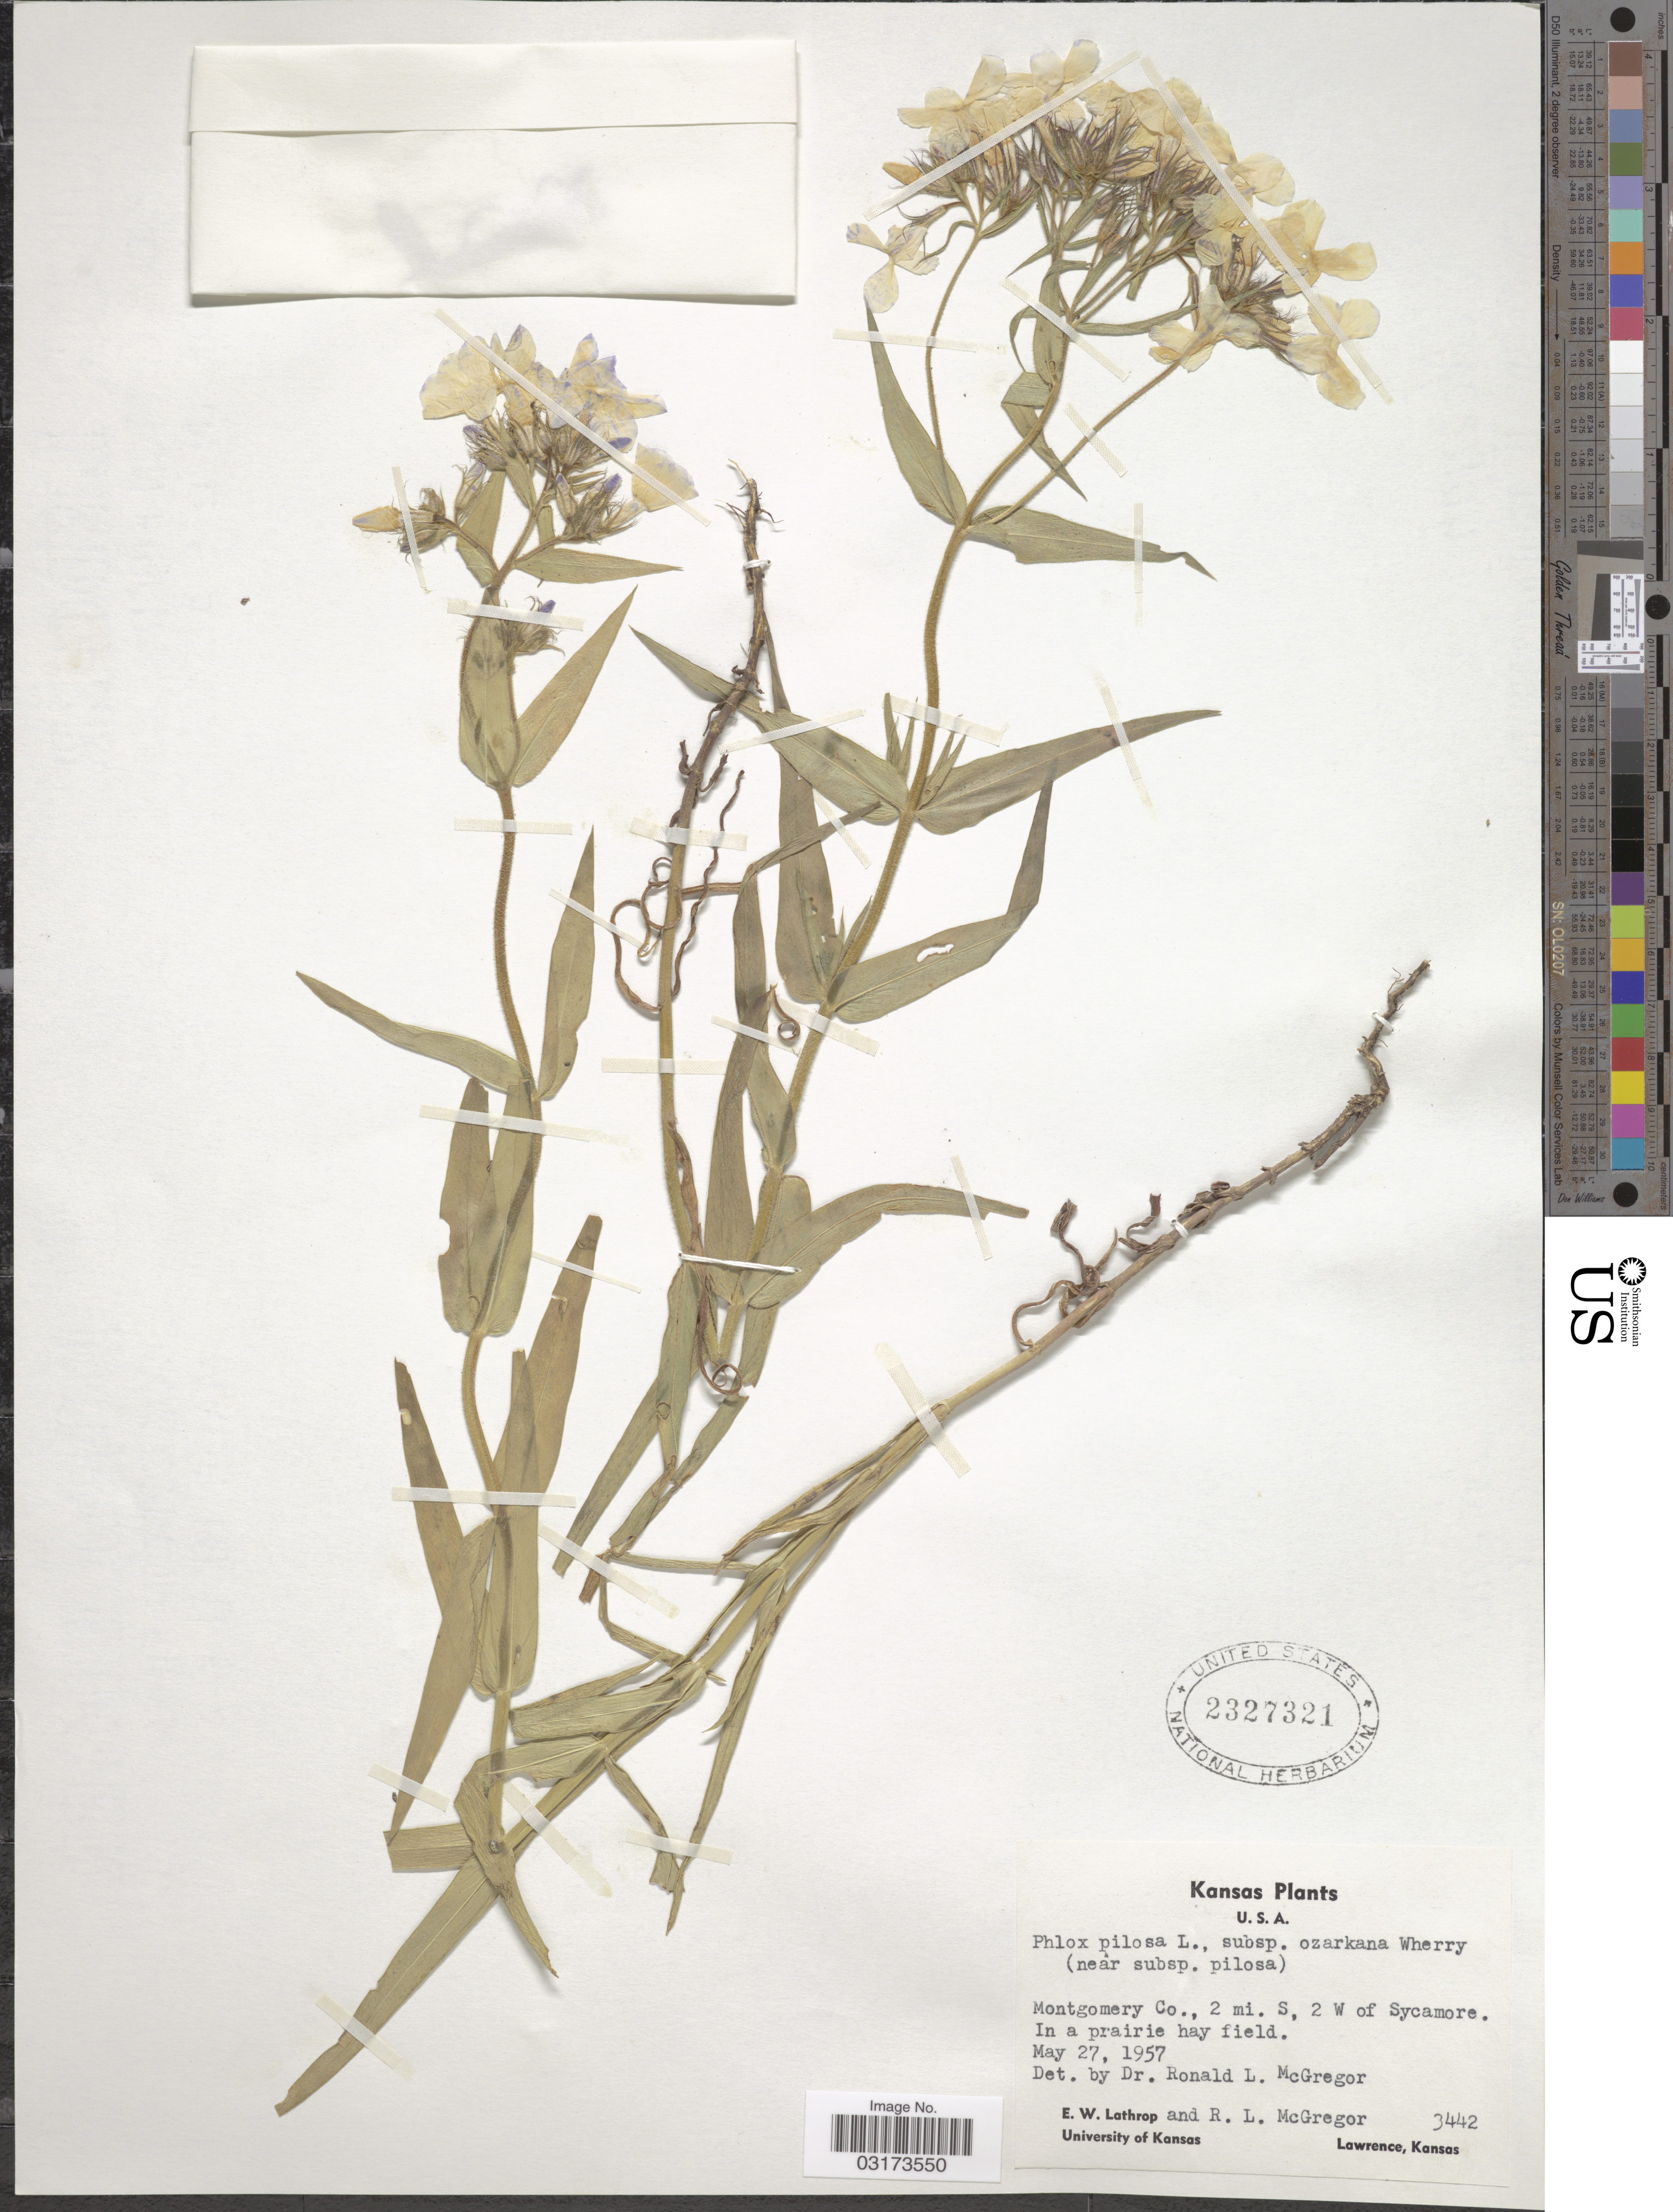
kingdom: Plantae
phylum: Tracheophyta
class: Magnoliopsida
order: Ericales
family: Polemoniaceae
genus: Phlox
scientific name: Phlox pilosa subsp. ozarkana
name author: (Wherry) Wherry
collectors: E. W. Lathrop & R. McGregor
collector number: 3442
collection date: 1957-05-27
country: United States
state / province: Kansas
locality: Montgomery Co., 2 mi. S, 2 W of Sycamore.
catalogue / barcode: US 2327321